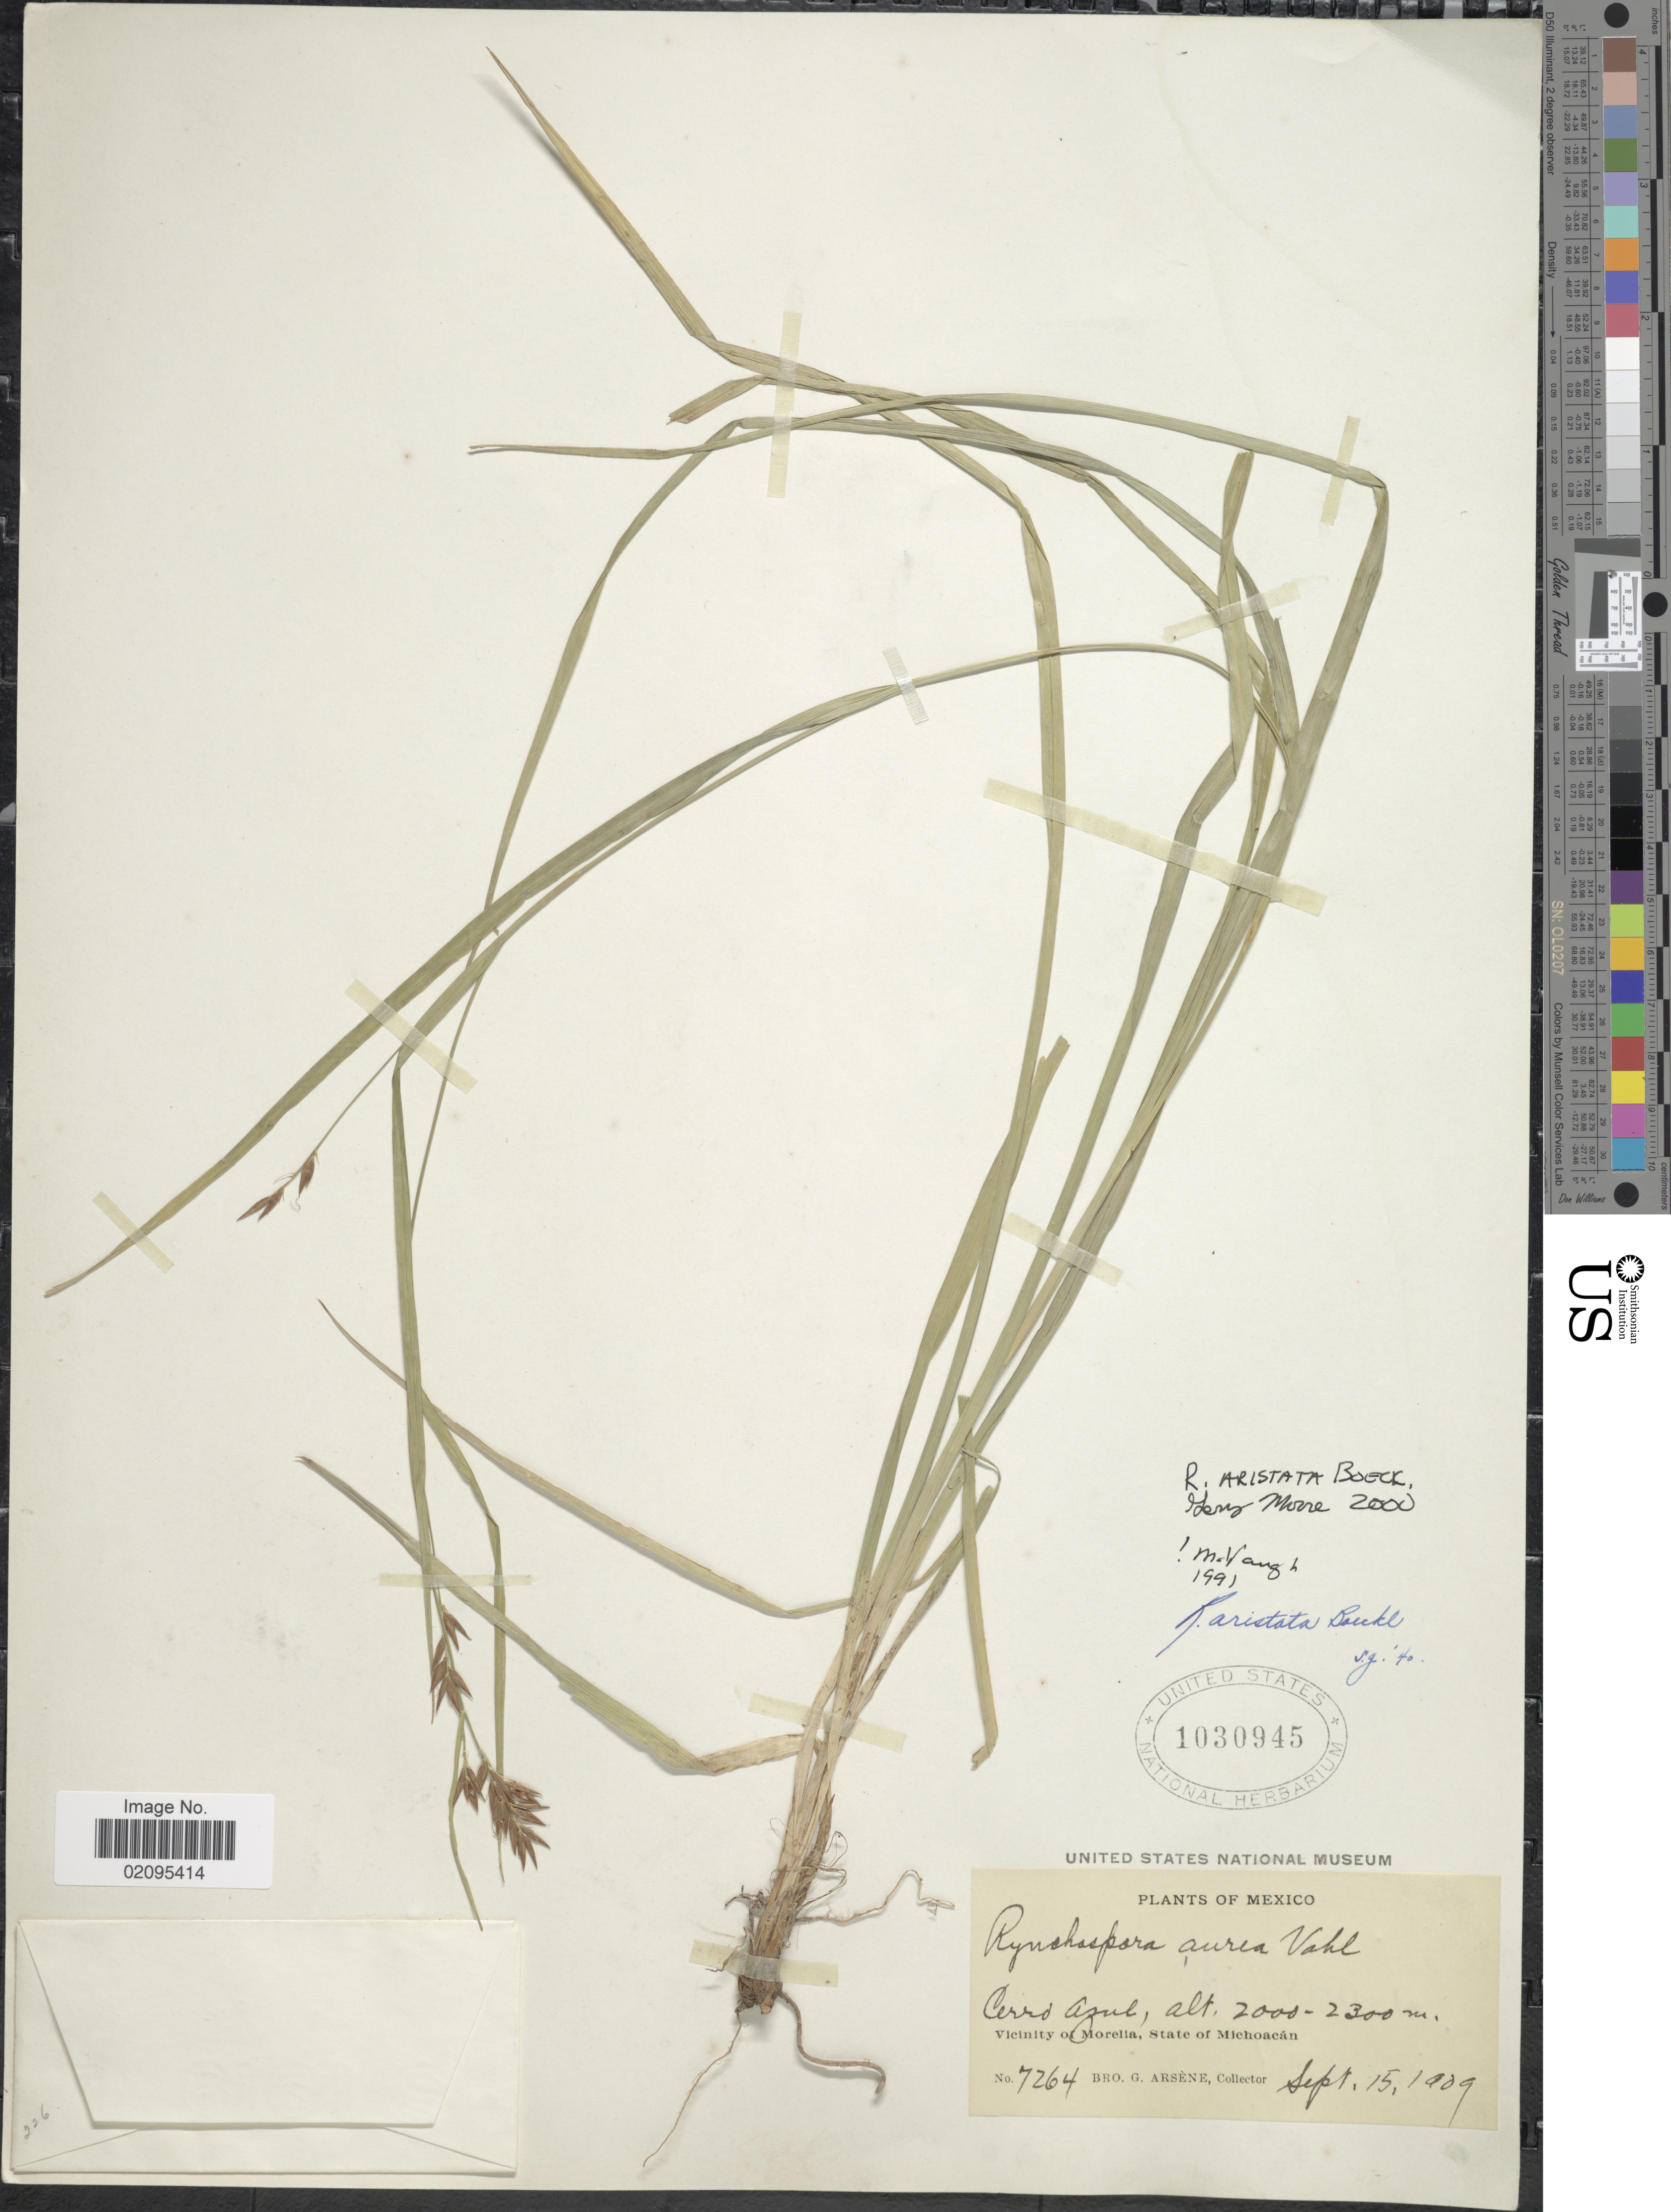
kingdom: Plantae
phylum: Tracheophyta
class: Liliopsida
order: Poales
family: Cyperaceae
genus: Rhynchospora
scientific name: Rhynchospora aristata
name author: Boeckeler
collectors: Bro. G. Arsène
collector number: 7264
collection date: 1909-09-15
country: Mexico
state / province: Michoacán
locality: Cerro Azul, Vicinity of Morelia.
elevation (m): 2000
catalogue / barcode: US 1030945